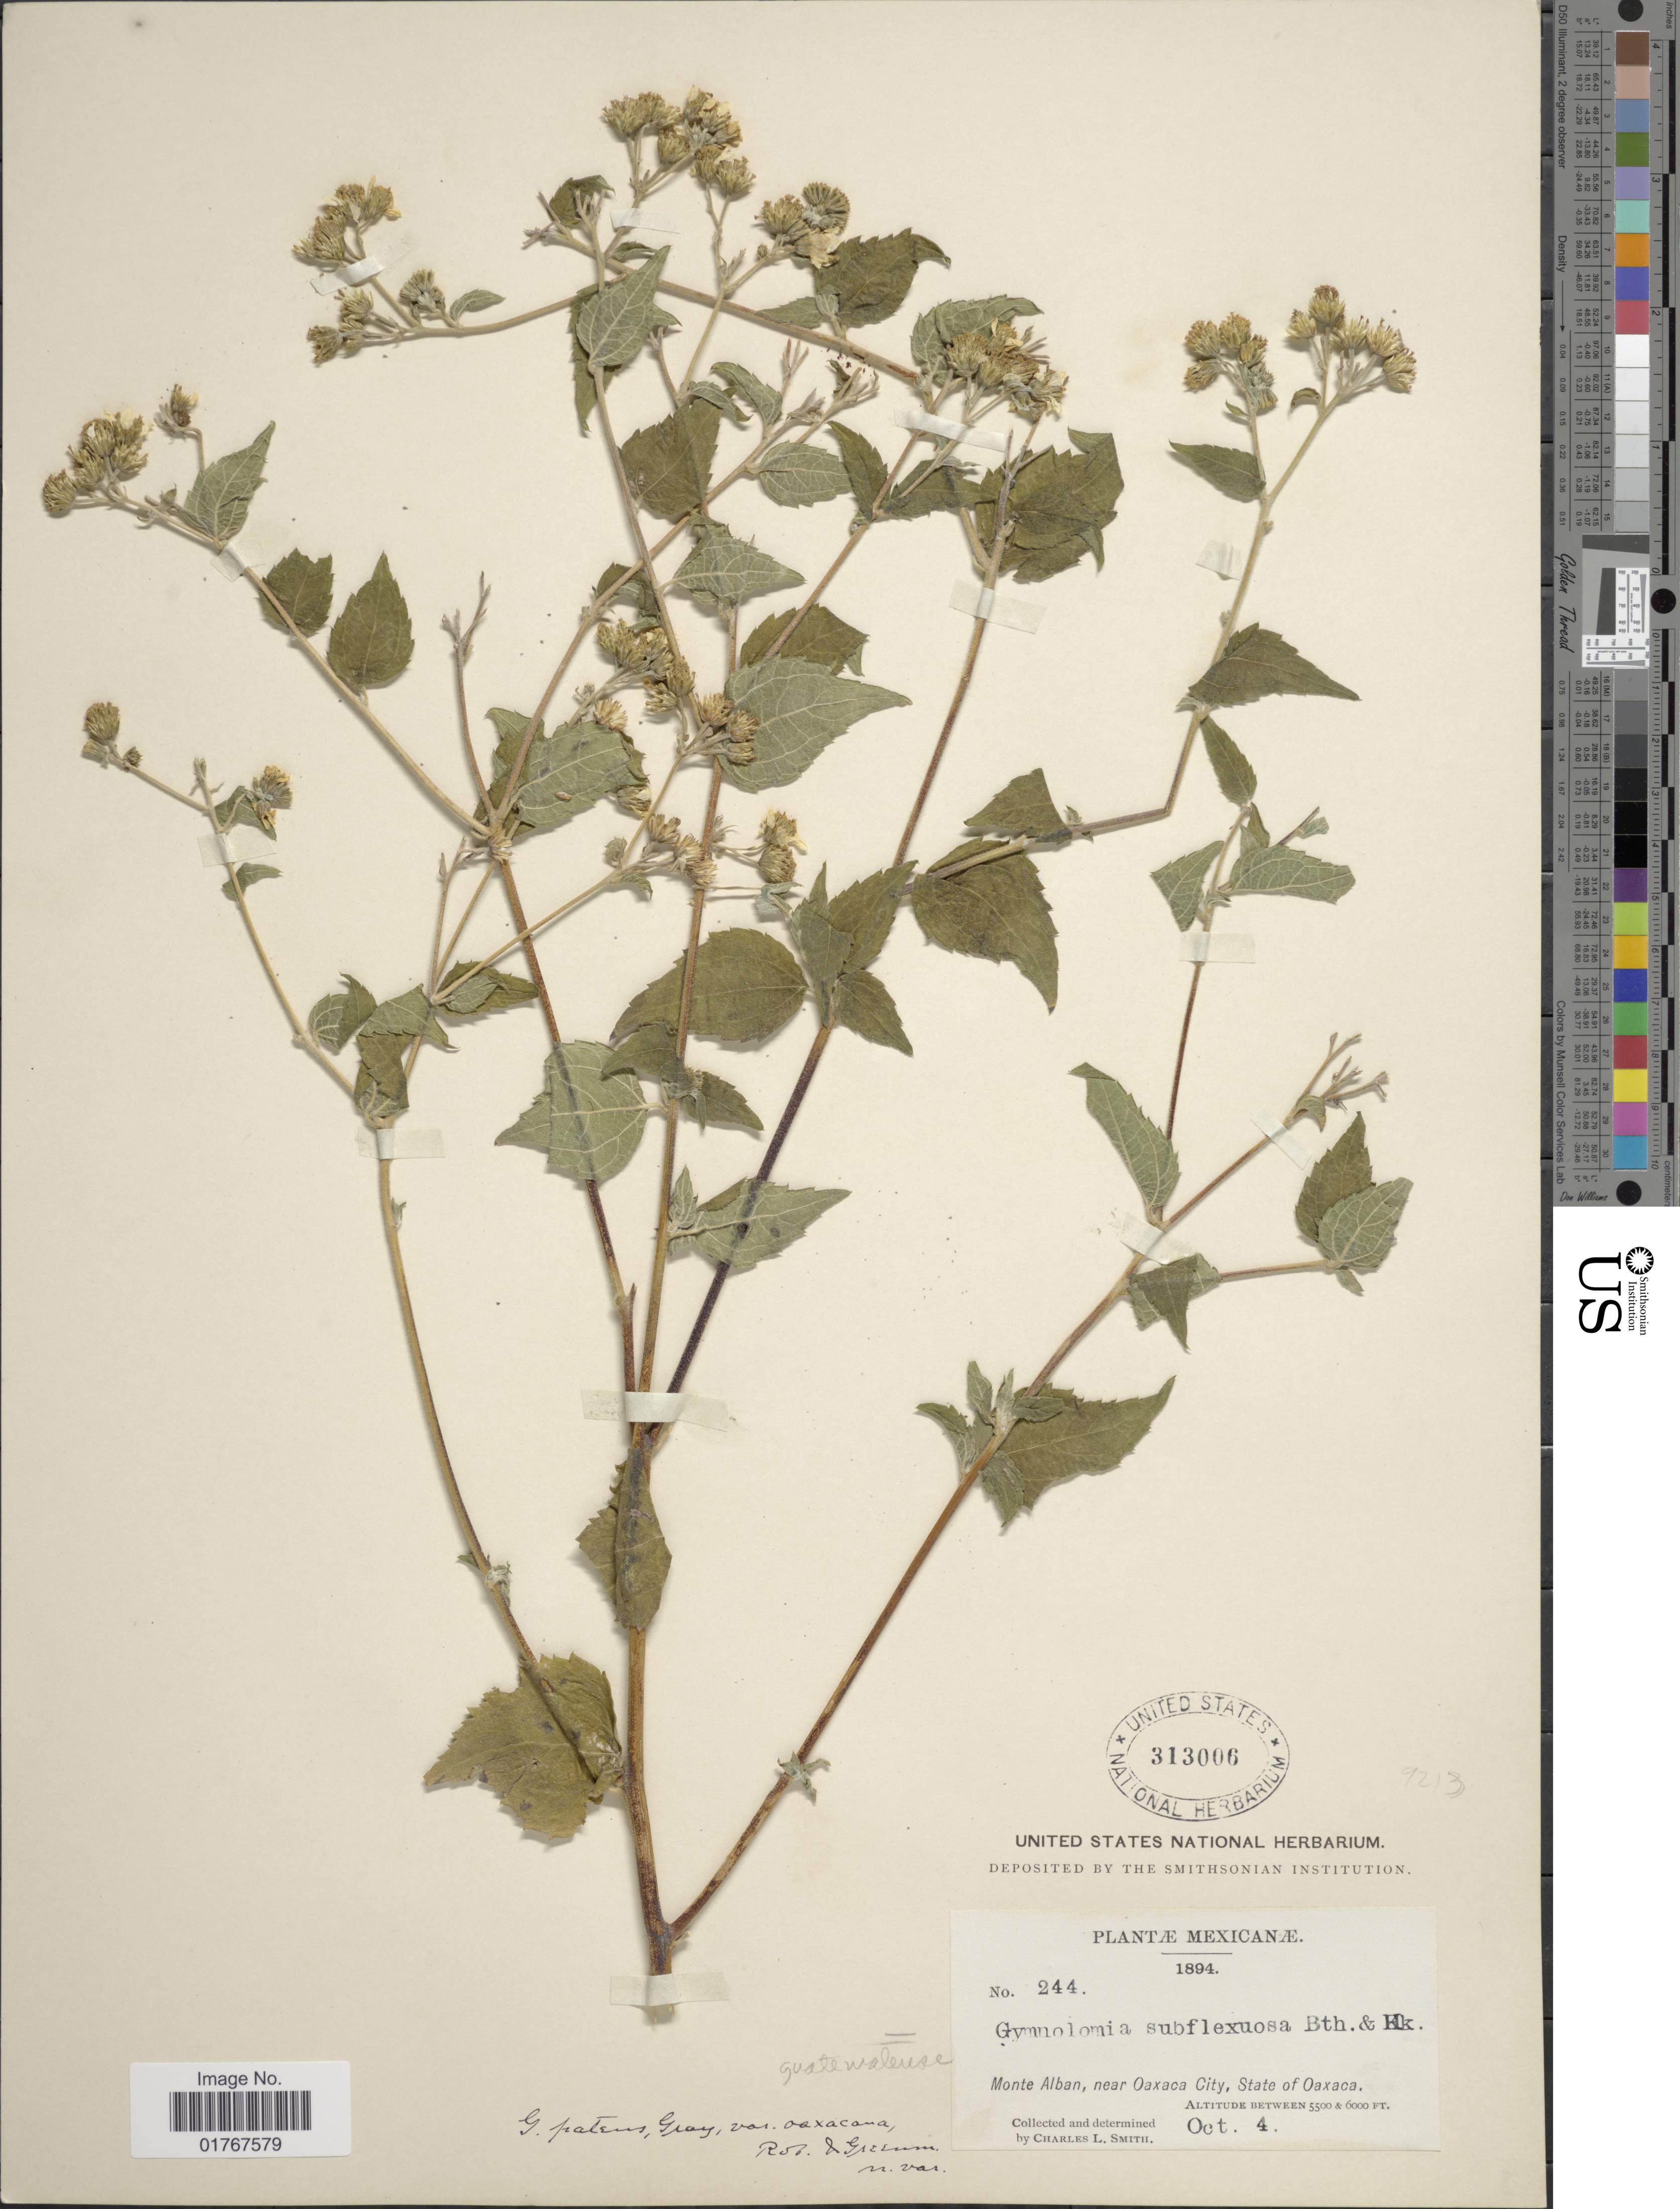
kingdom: Plantae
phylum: Tracheophyta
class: Magnoliopsida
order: Asterales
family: Asteraceae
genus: Viguiera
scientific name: Viguiera cordata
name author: (Hook. & Arn.) D'Arcy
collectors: C. L. Smith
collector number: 244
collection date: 1894-10-04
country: Mexico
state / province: Oaxaca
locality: Monte Alban, near Oaxaca City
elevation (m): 1676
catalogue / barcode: US 313006